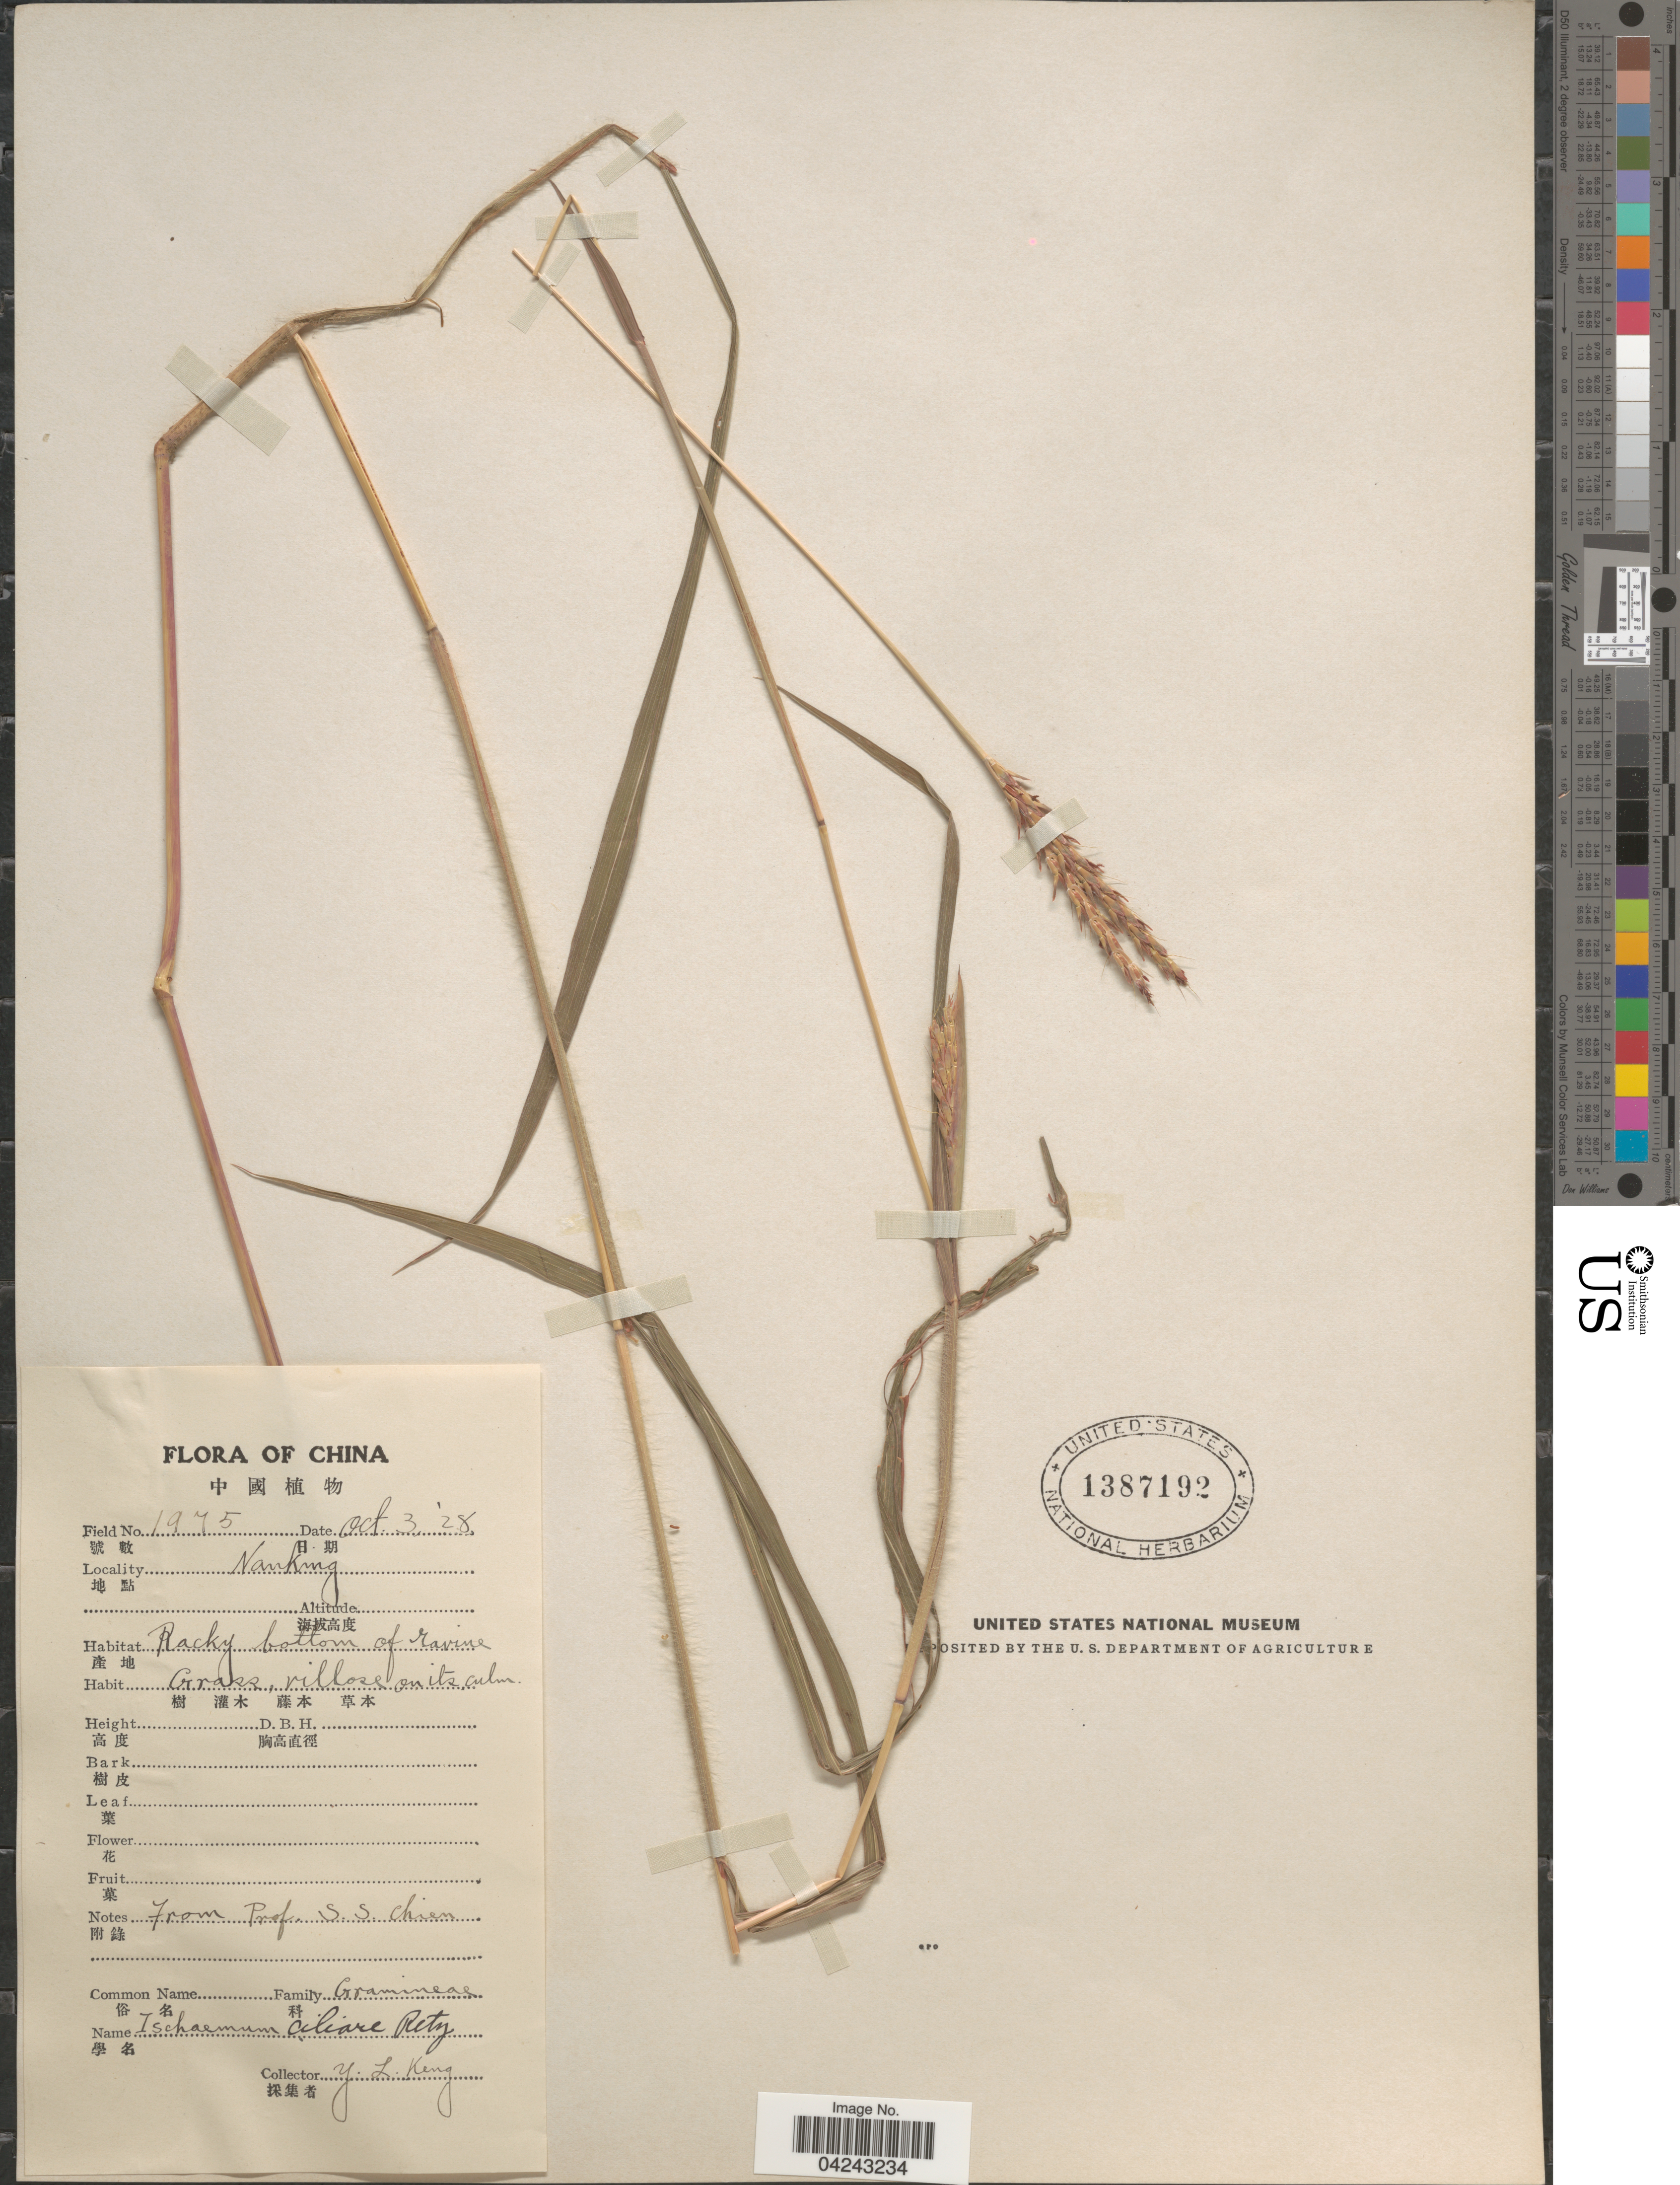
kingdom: Plantae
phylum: Tracheophyta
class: Liliopsida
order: Poales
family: Poaceae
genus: Ischaemum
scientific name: Ischaemum ciliare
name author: Retz.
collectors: Y. L. Keng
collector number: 1975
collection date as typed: Transcribed d/m/y: 3/10/28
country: China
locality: Nanking.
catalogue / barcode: US 1387192